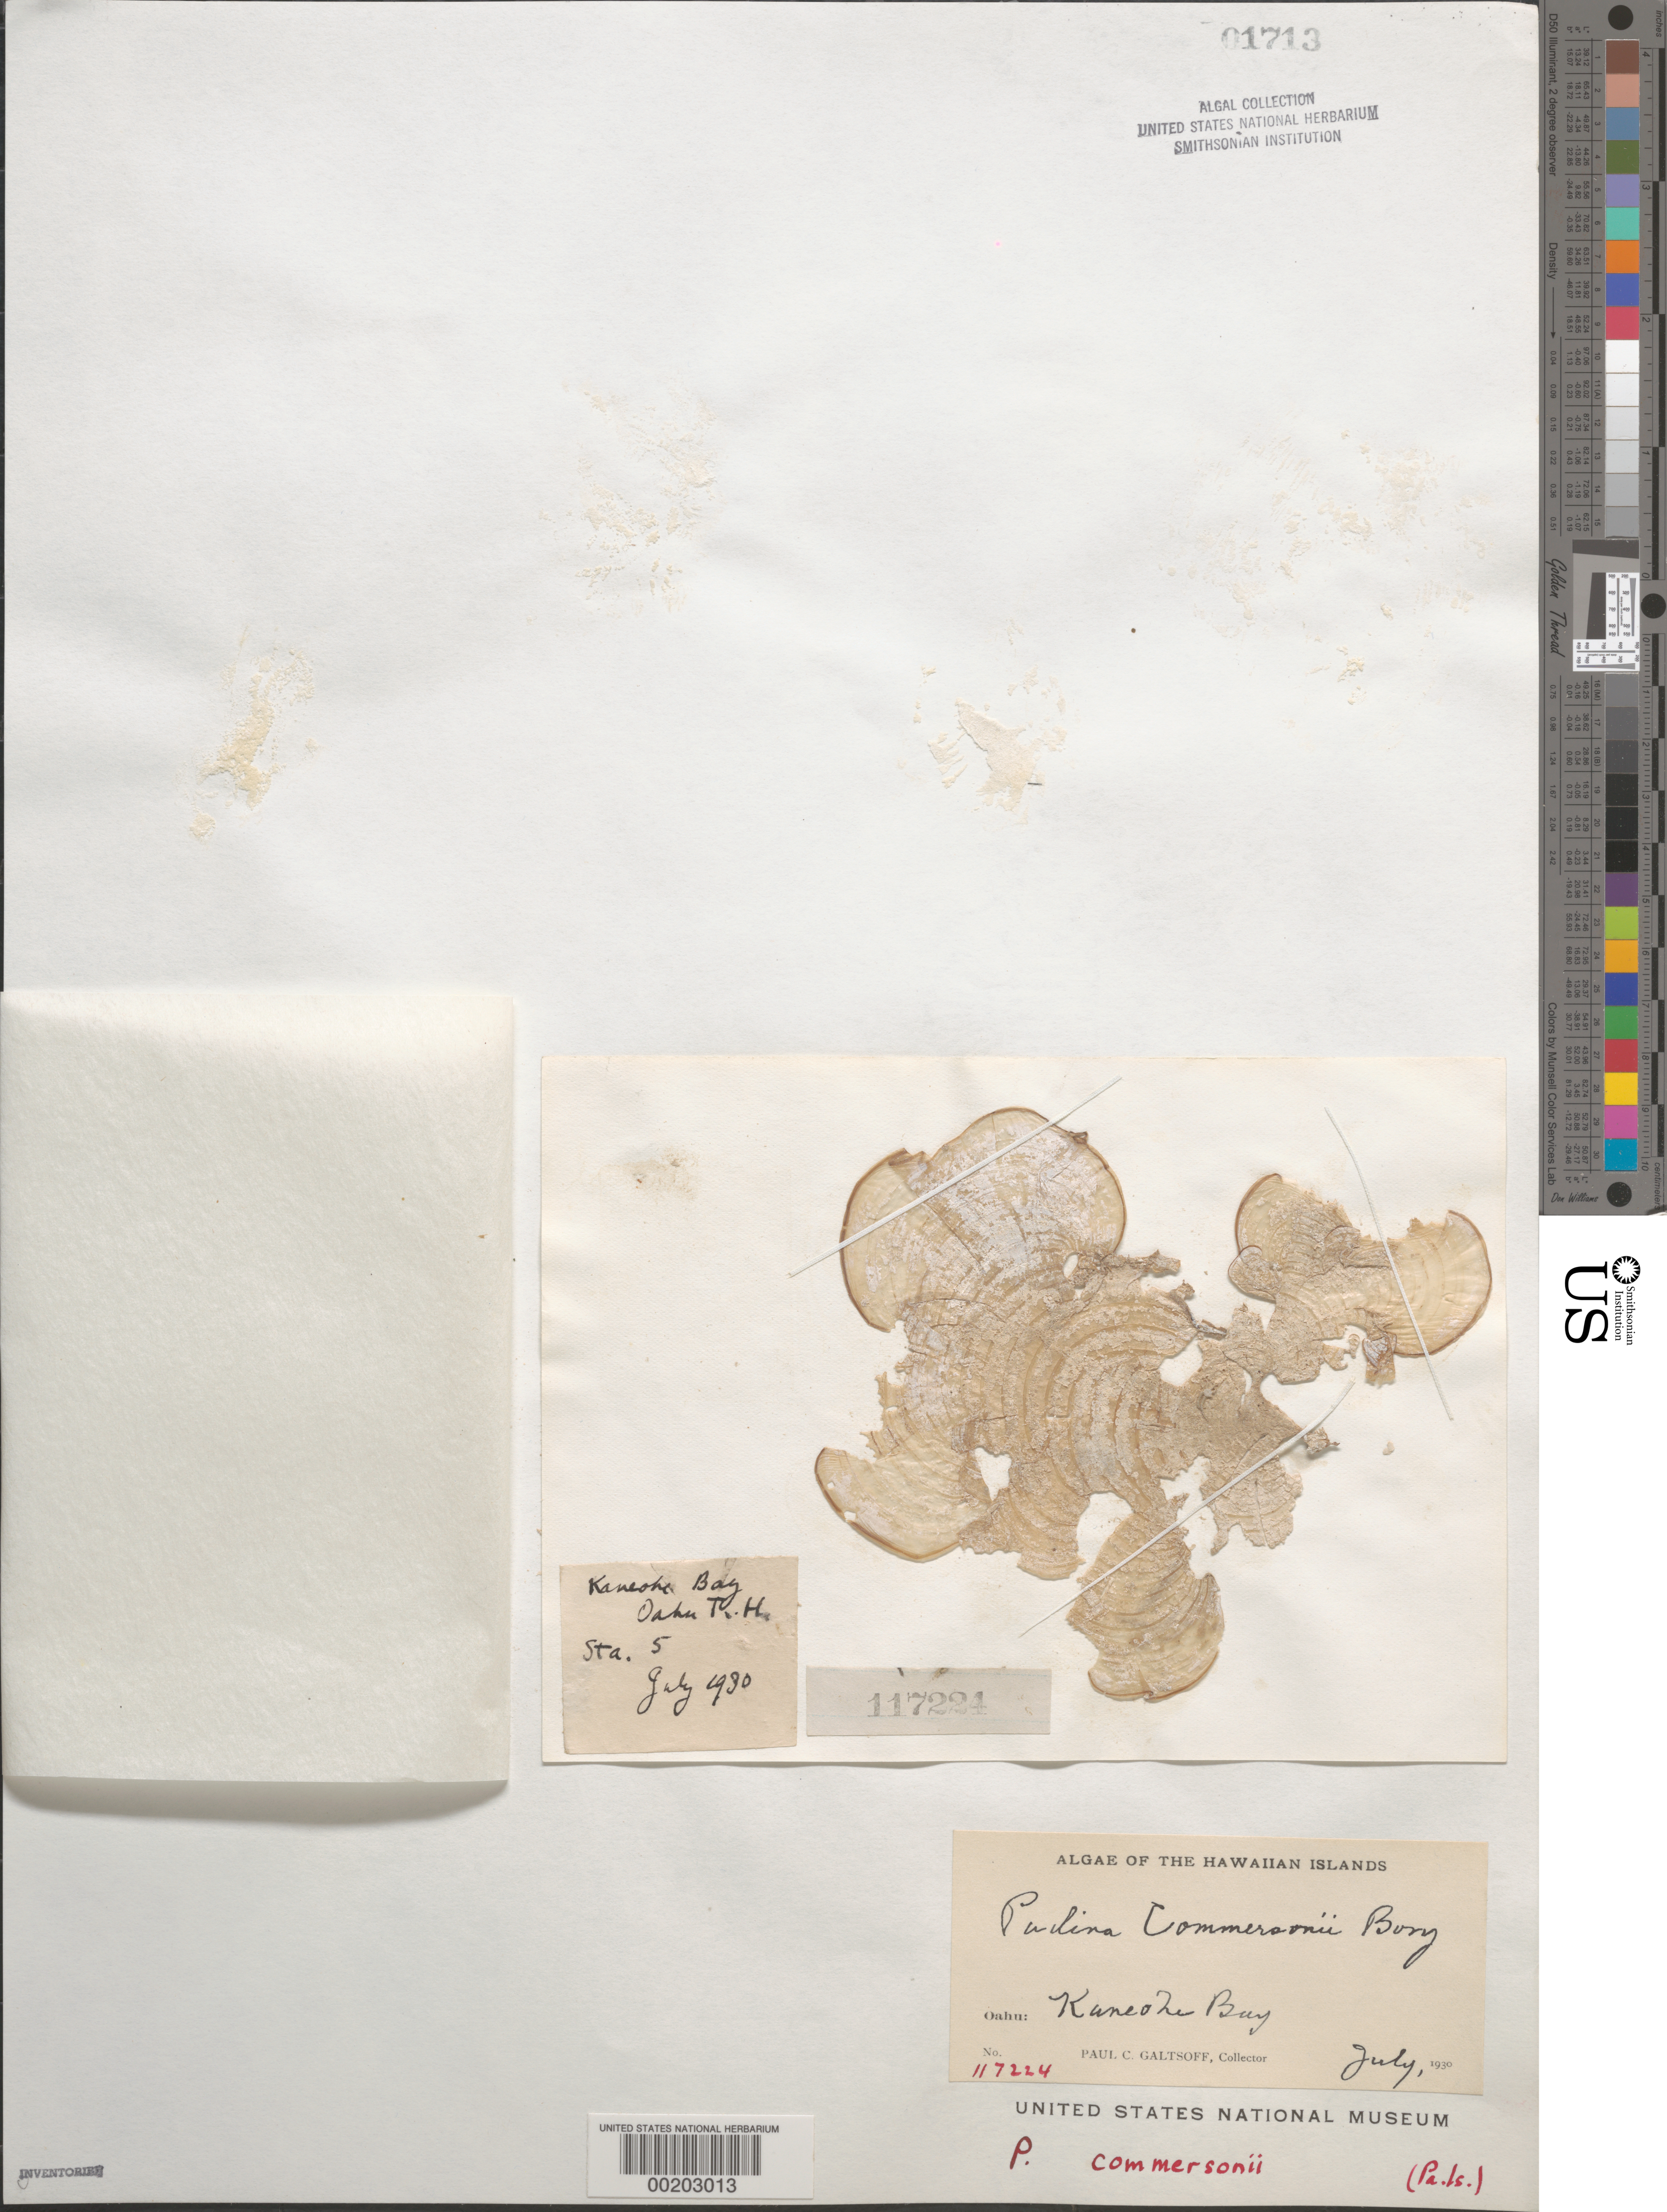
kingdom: Chromista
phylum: Ochrophyta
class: Phaeophyceae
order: Dictyotales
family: Dictyotaceae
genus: Padina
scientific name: Padina boryana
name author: Thivy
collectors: P. Galtsoff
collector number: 117224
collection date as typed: Jul 1930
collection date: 1930-07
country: United States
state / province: Hawaii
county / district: Honolulu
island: Oahu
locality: Kaneohe Bay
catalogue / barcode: US 1713